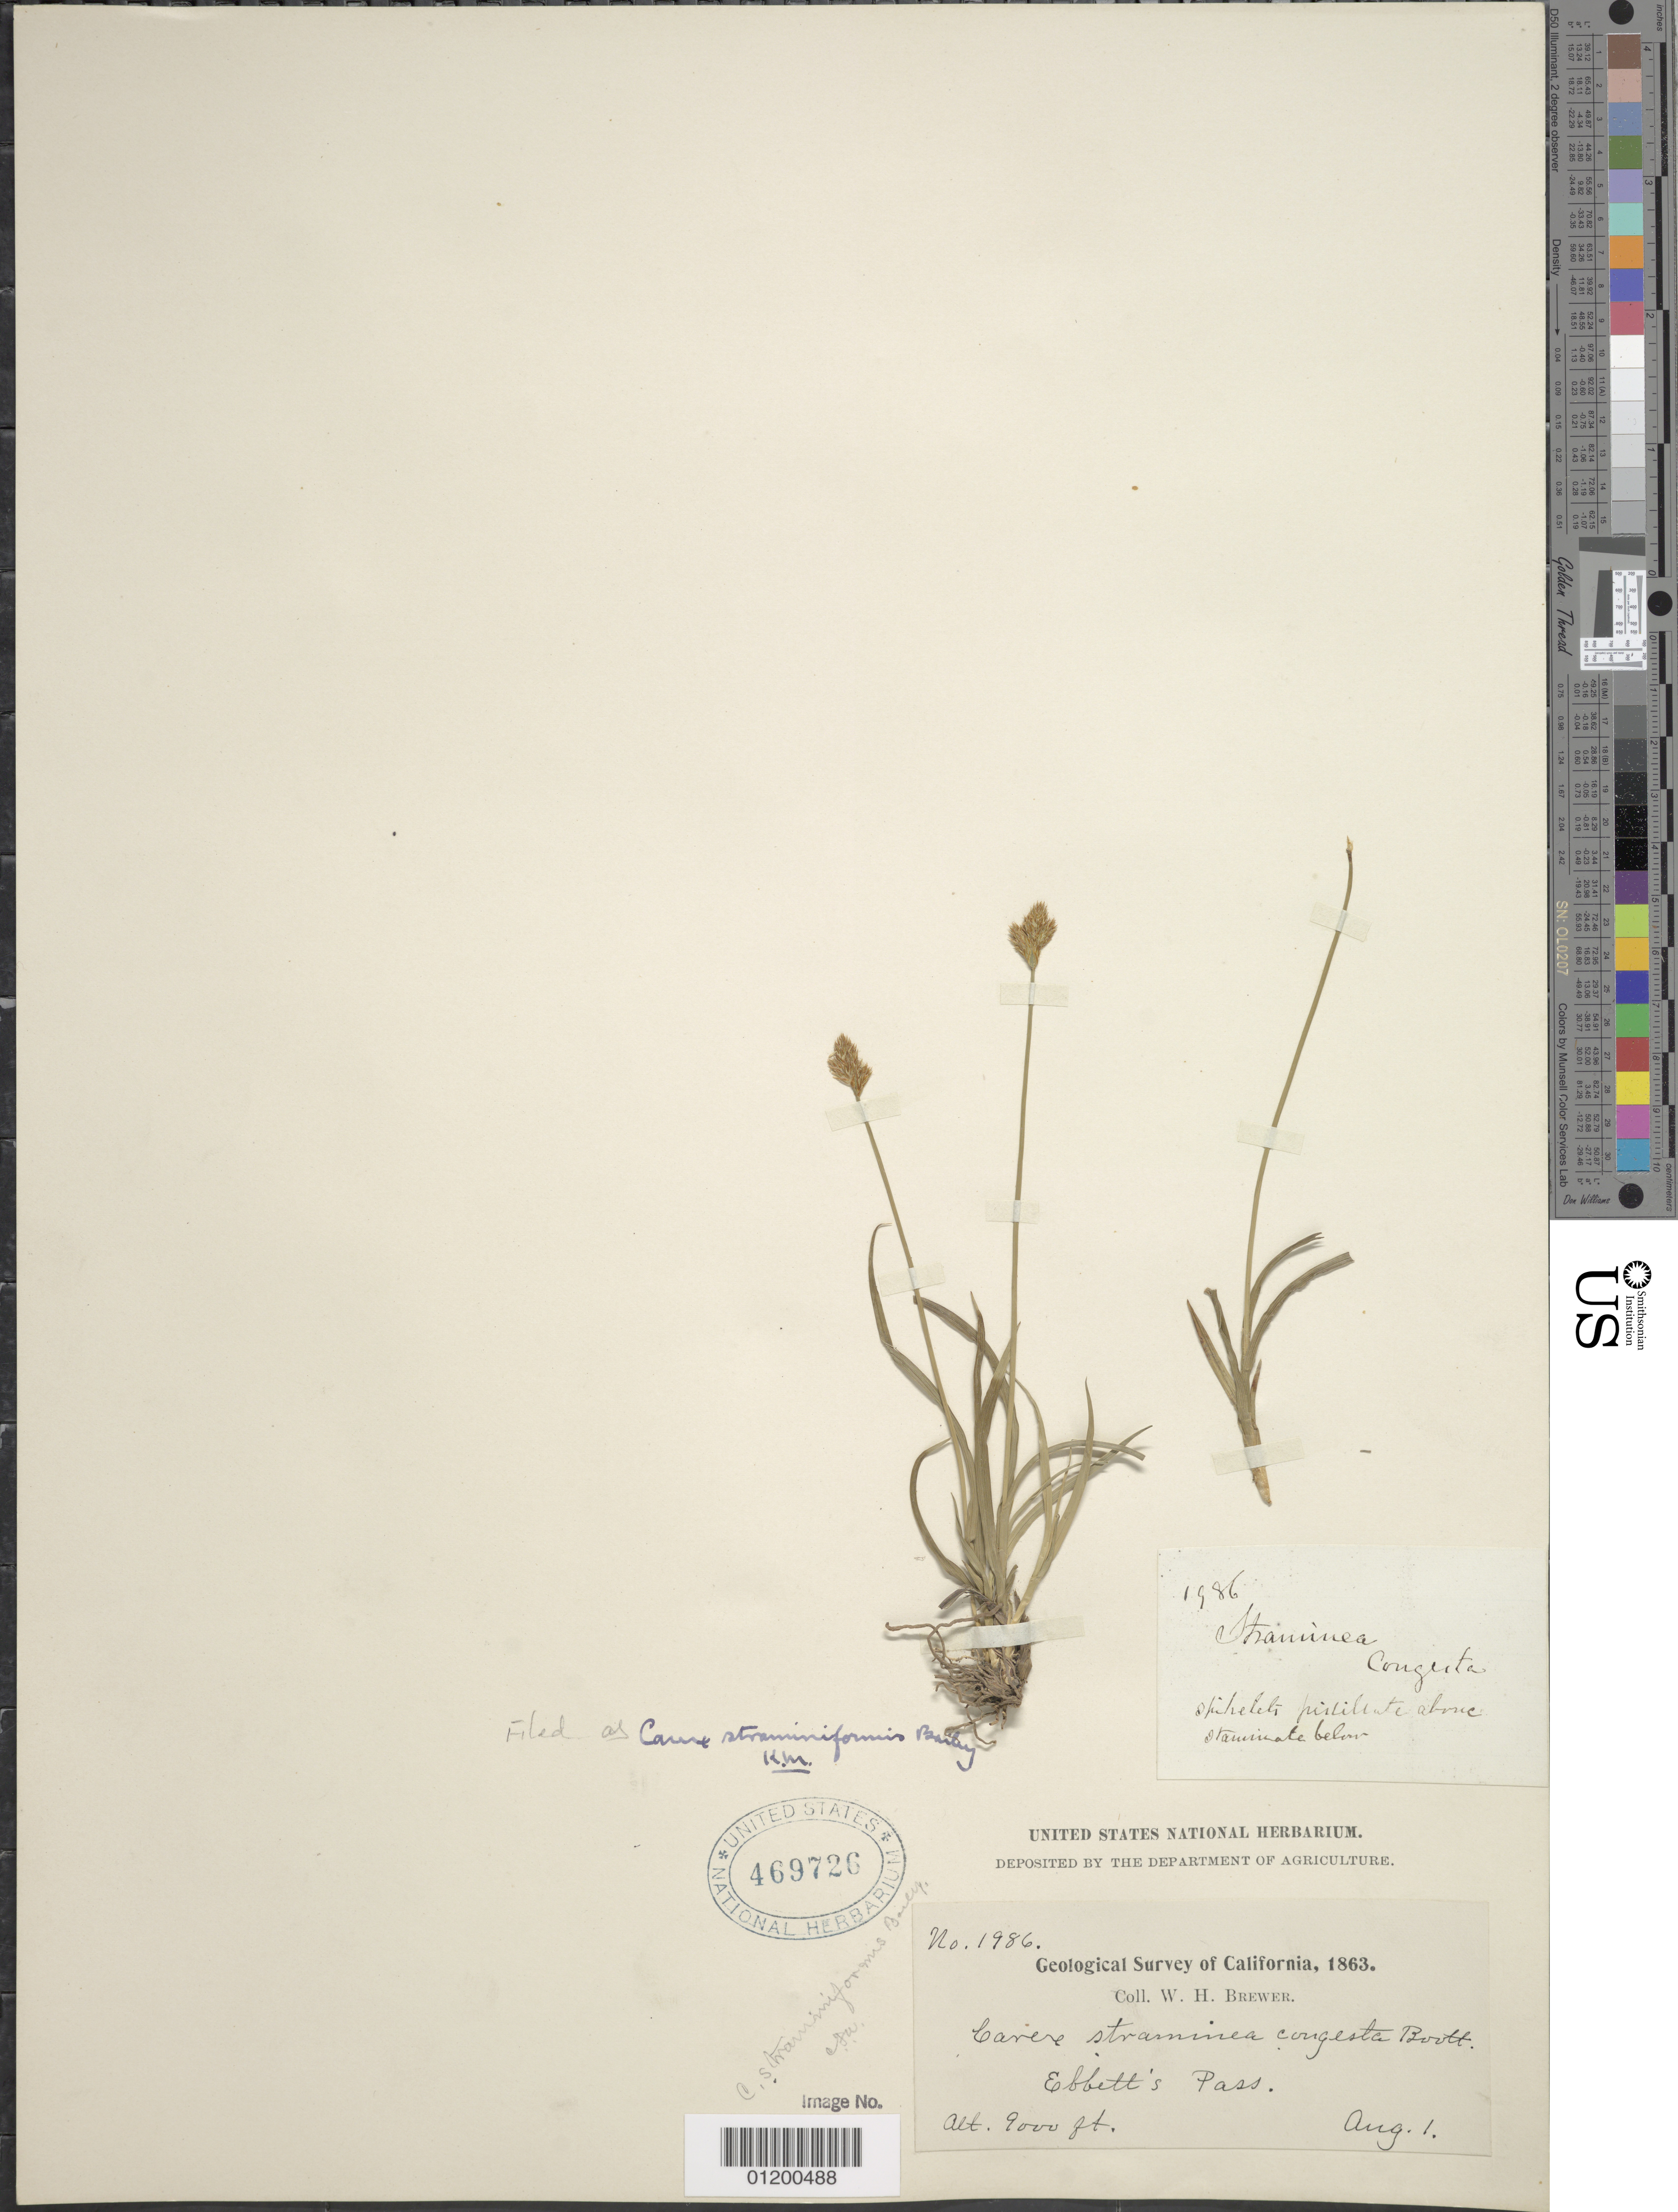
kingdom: Plantae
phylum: Tracheophyta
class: Liliopsida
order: Poales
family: Cyperaceae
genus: Carex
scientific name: Carex straminiformis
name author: L.H. Bailey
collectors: W. H. Brewer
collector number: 1986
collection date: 1863-08-01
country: United States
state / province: California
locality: Ebbett's Pass.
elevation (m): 2743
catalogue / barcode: US 469726